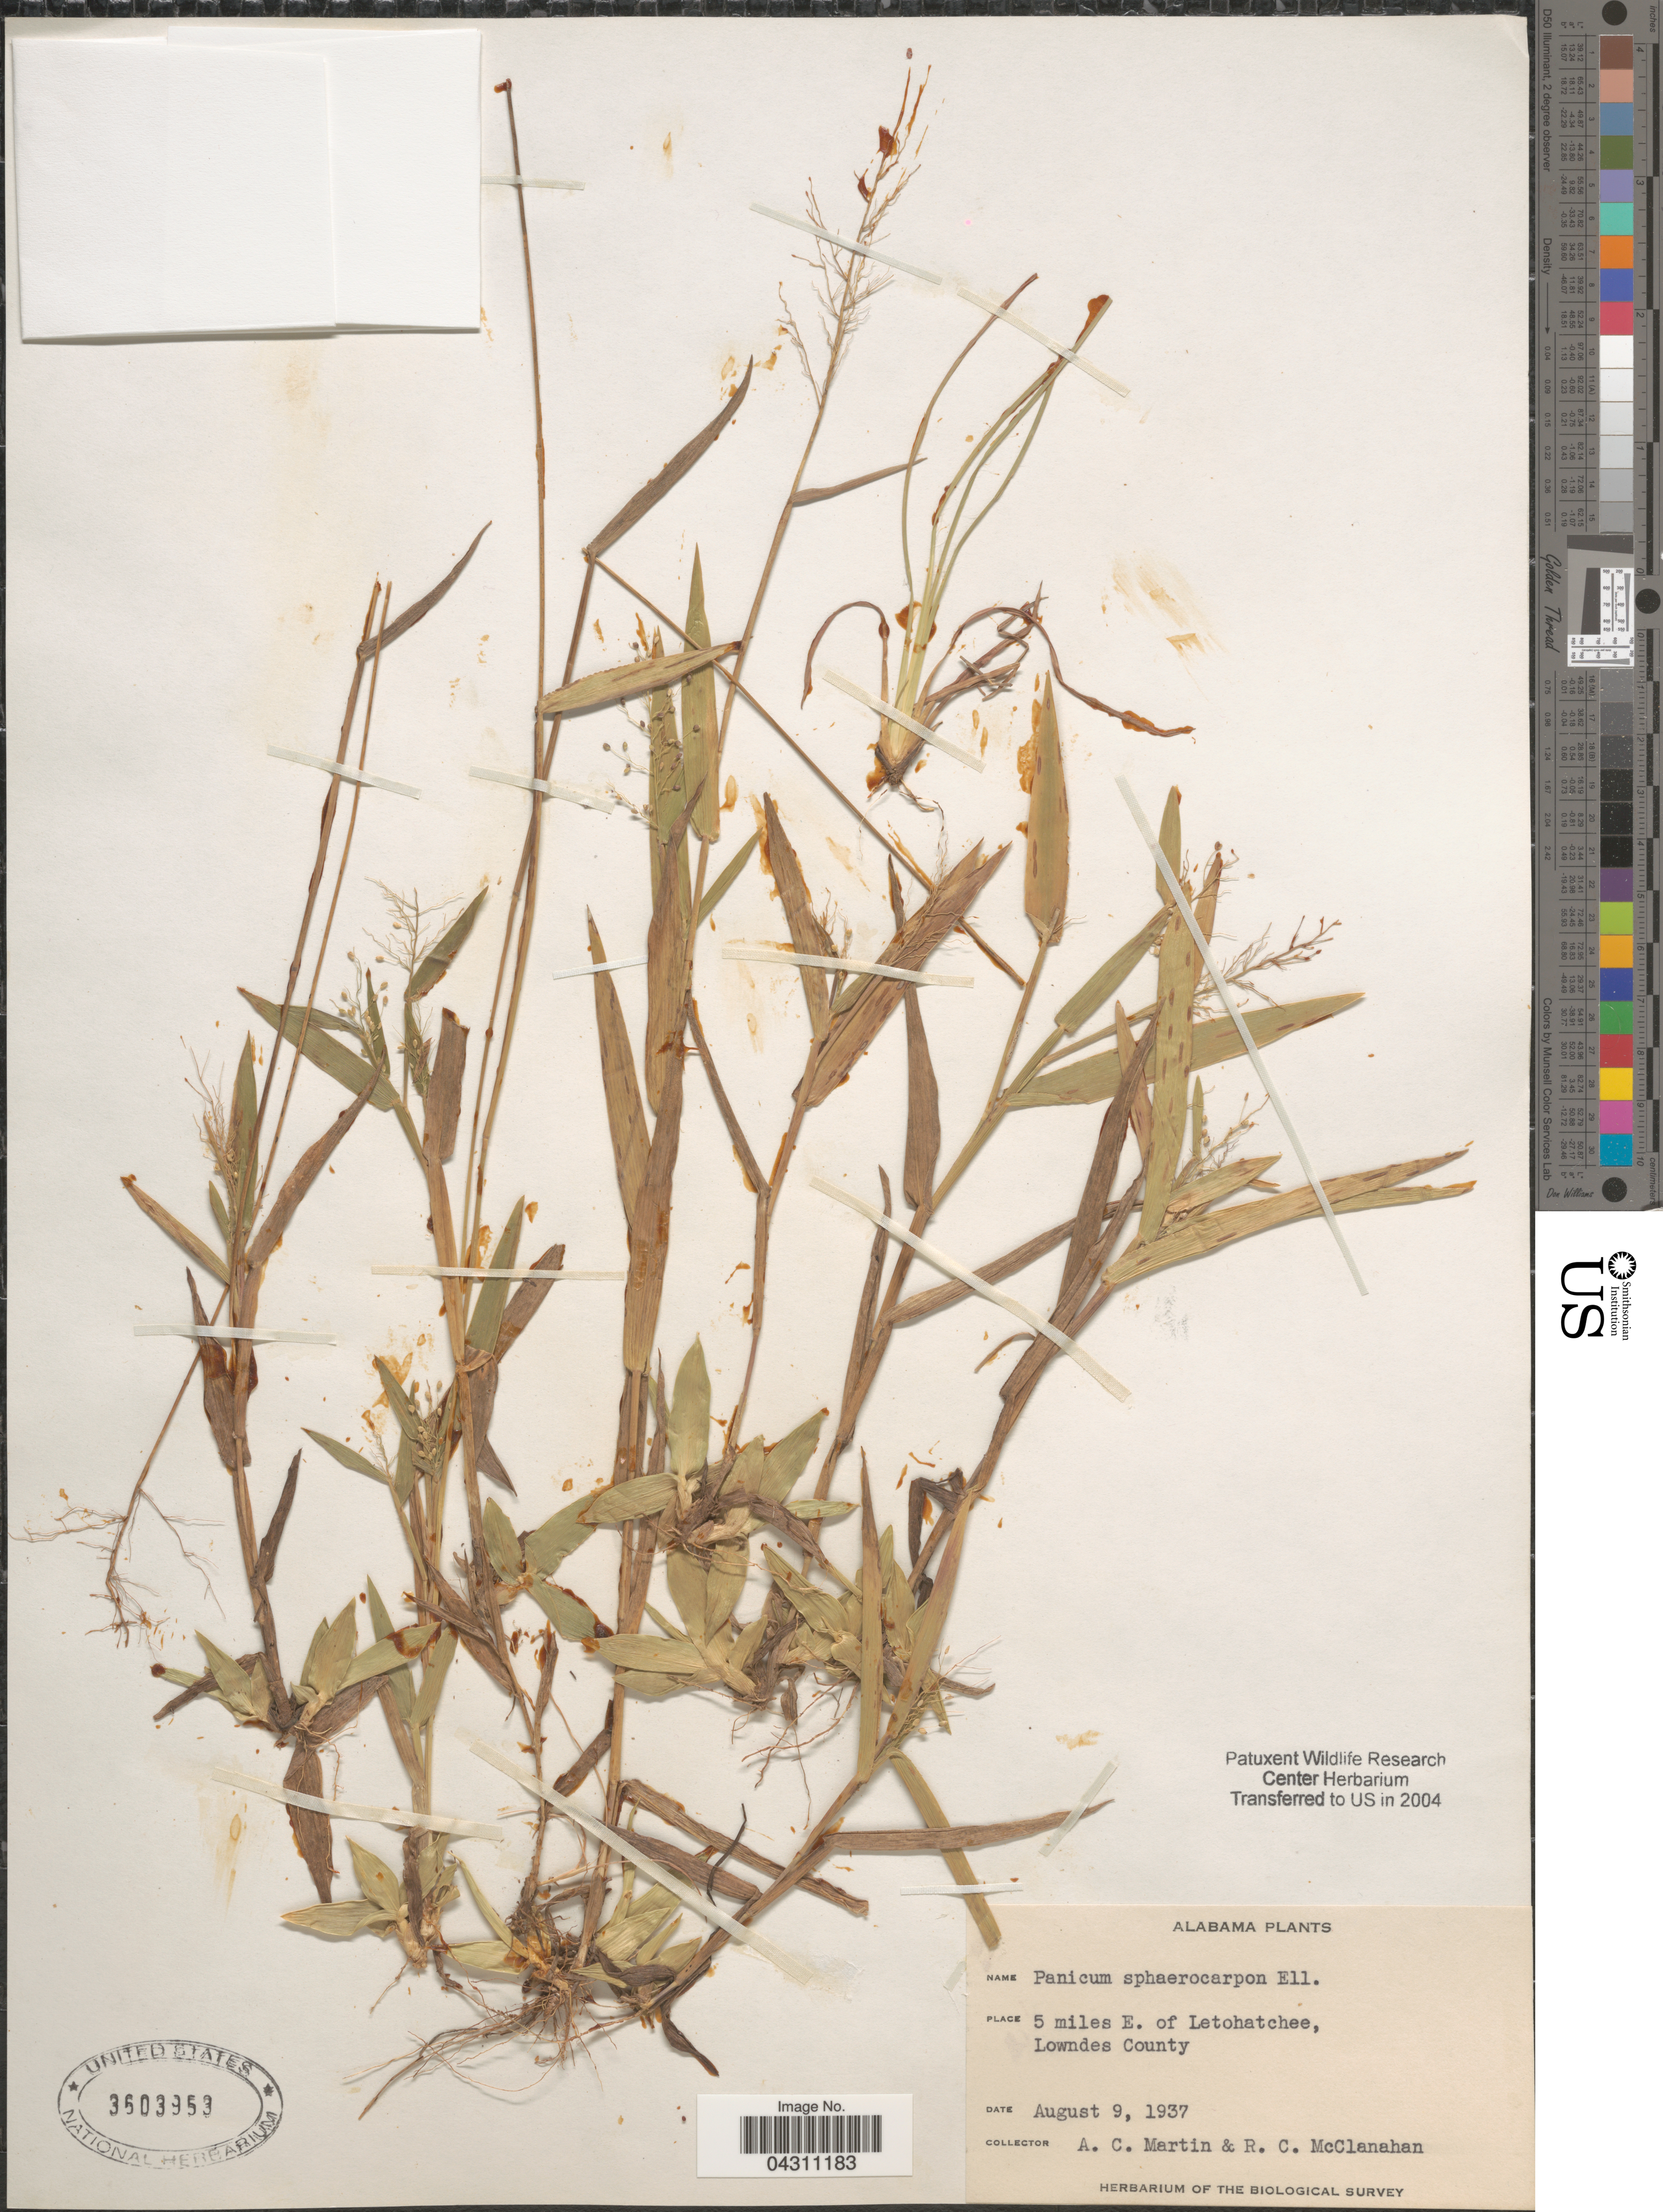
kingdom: Plantae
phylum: Tracheophyta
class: Liliopsida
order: Poales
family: Poaceae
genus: Dichanthelium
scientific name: Dichanthelium sphaerocarpon var. sphaerocarpon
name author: (Elliott) Gould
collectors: A. C. Martin & R. McClanahan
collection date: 1937-08-09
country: United States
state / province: Alabama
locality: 5 miles E. of Letohatchee, Lowndes County. Biological Survey.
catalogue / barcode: US 3603953